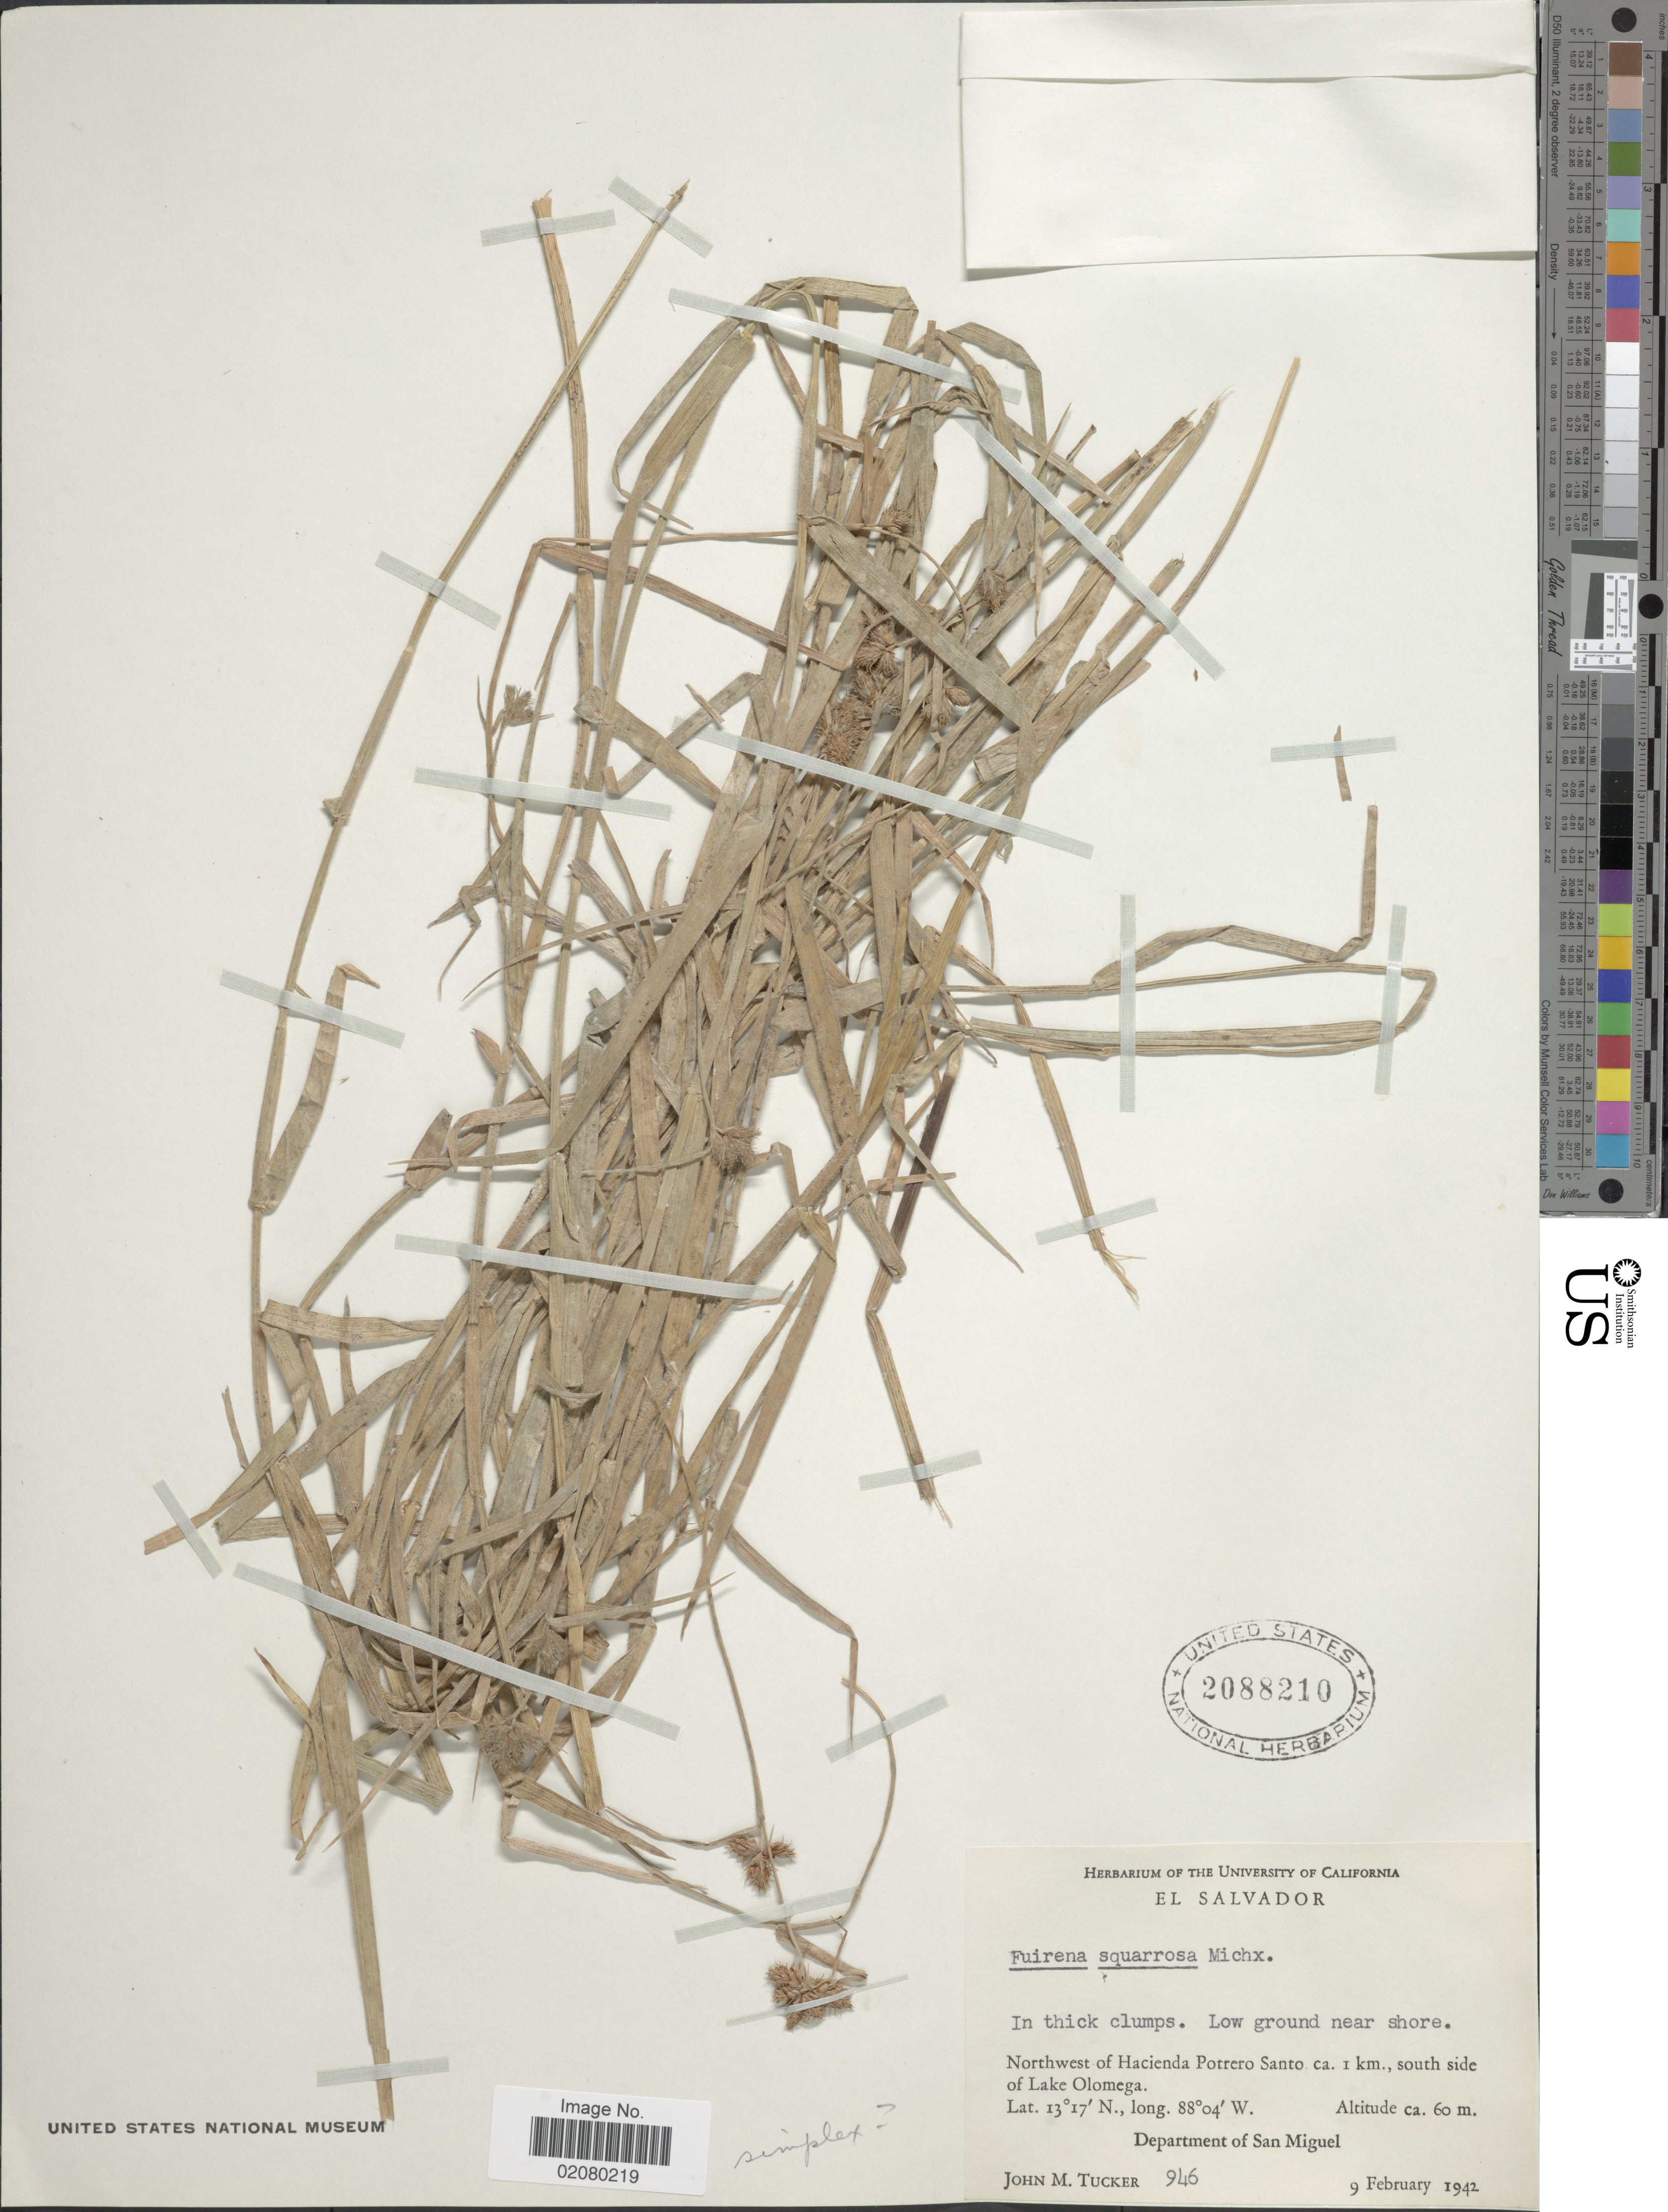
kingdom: Plantae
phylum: Tracheophyta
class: Liliopsida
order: Poales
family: Cyperaceae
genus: Fuirena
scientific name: Fuirena simplex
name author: Vahl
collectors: J. M. Tucker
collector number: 946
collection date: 1942-02-09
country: El Salvador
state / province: San Miguel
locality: Northwest of Hacienda Potrero Santo ca. 1 km., south side of Lake Olomega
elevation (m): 60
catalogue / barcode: US 2088210